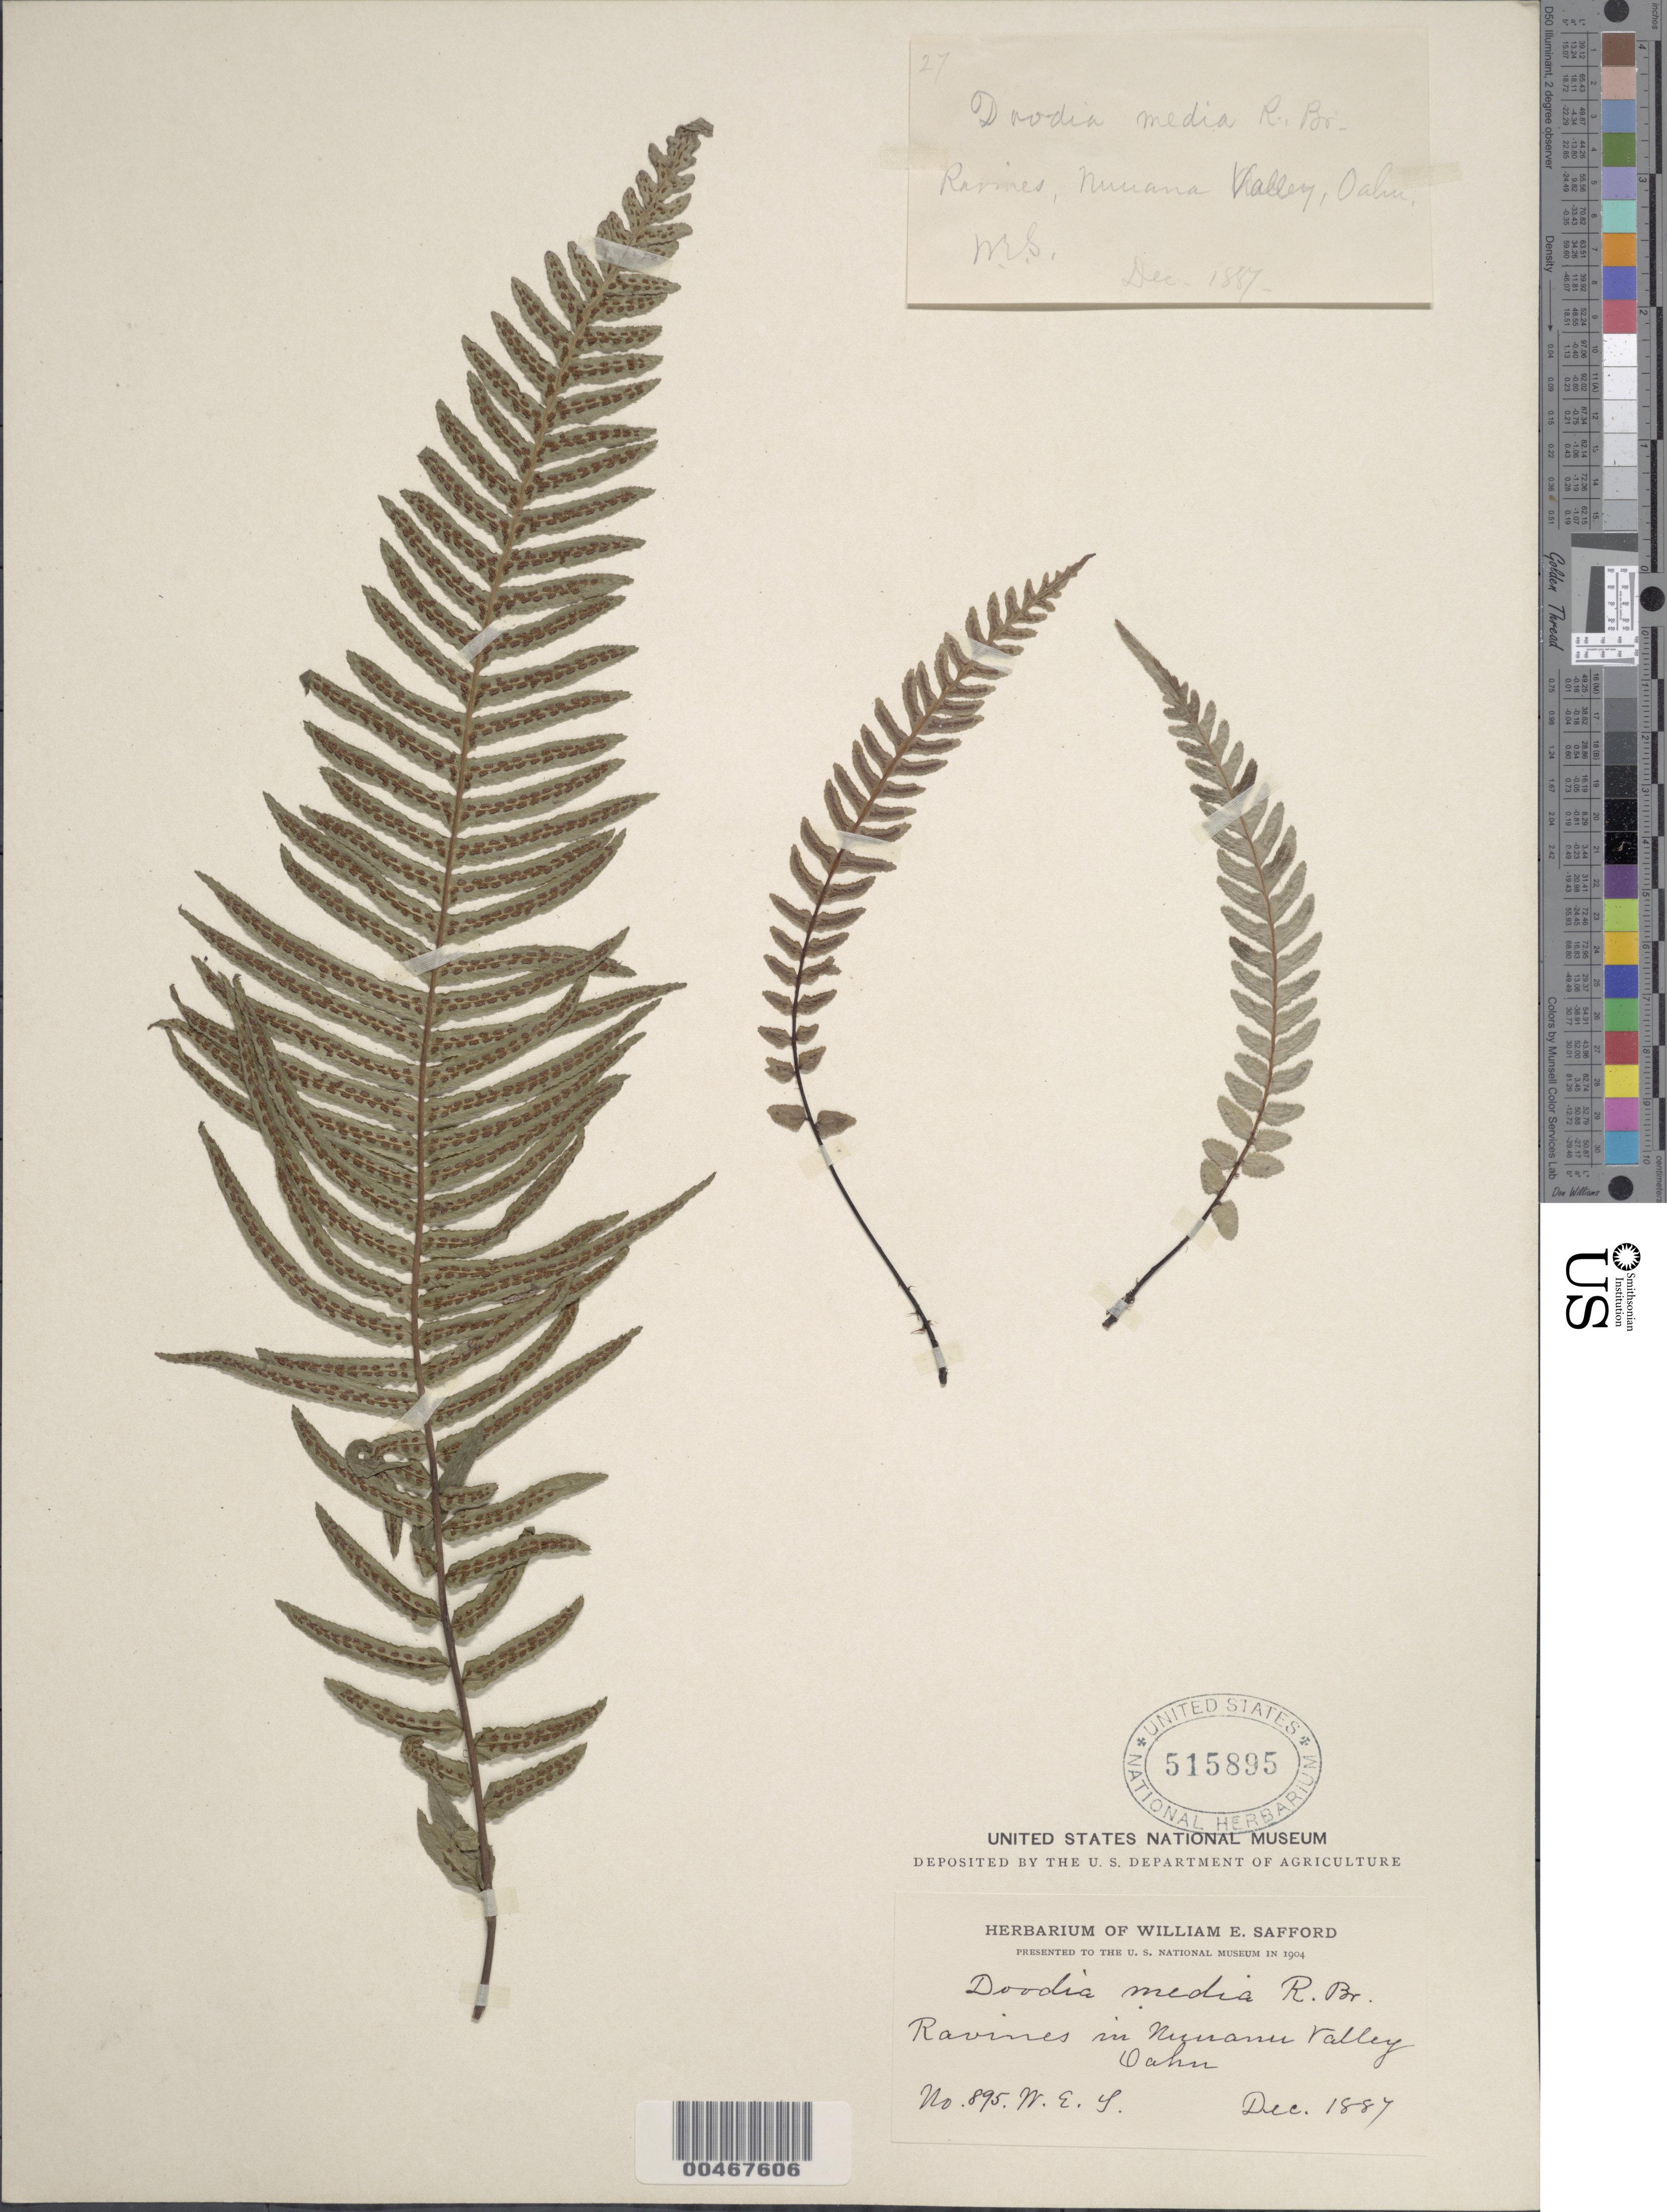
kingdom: Plantae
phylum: Tracheophyta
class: Polypodiopsida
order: Polypodiales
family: Blechnaceae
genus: Doodia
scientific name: Doodia kunthiana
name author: Gaudich.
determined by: Wagner, W. L., (BOT), Smithsonian Institution - National Museum of Natural History (UNITED STATES)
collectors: W. E. Safford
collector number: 895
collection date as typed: Dec 1887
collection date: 1887-12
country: United States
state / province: Hawaii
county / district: Honolulu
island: Oahu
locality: Ravines in Nuuanu Valley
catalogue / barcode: US 515895